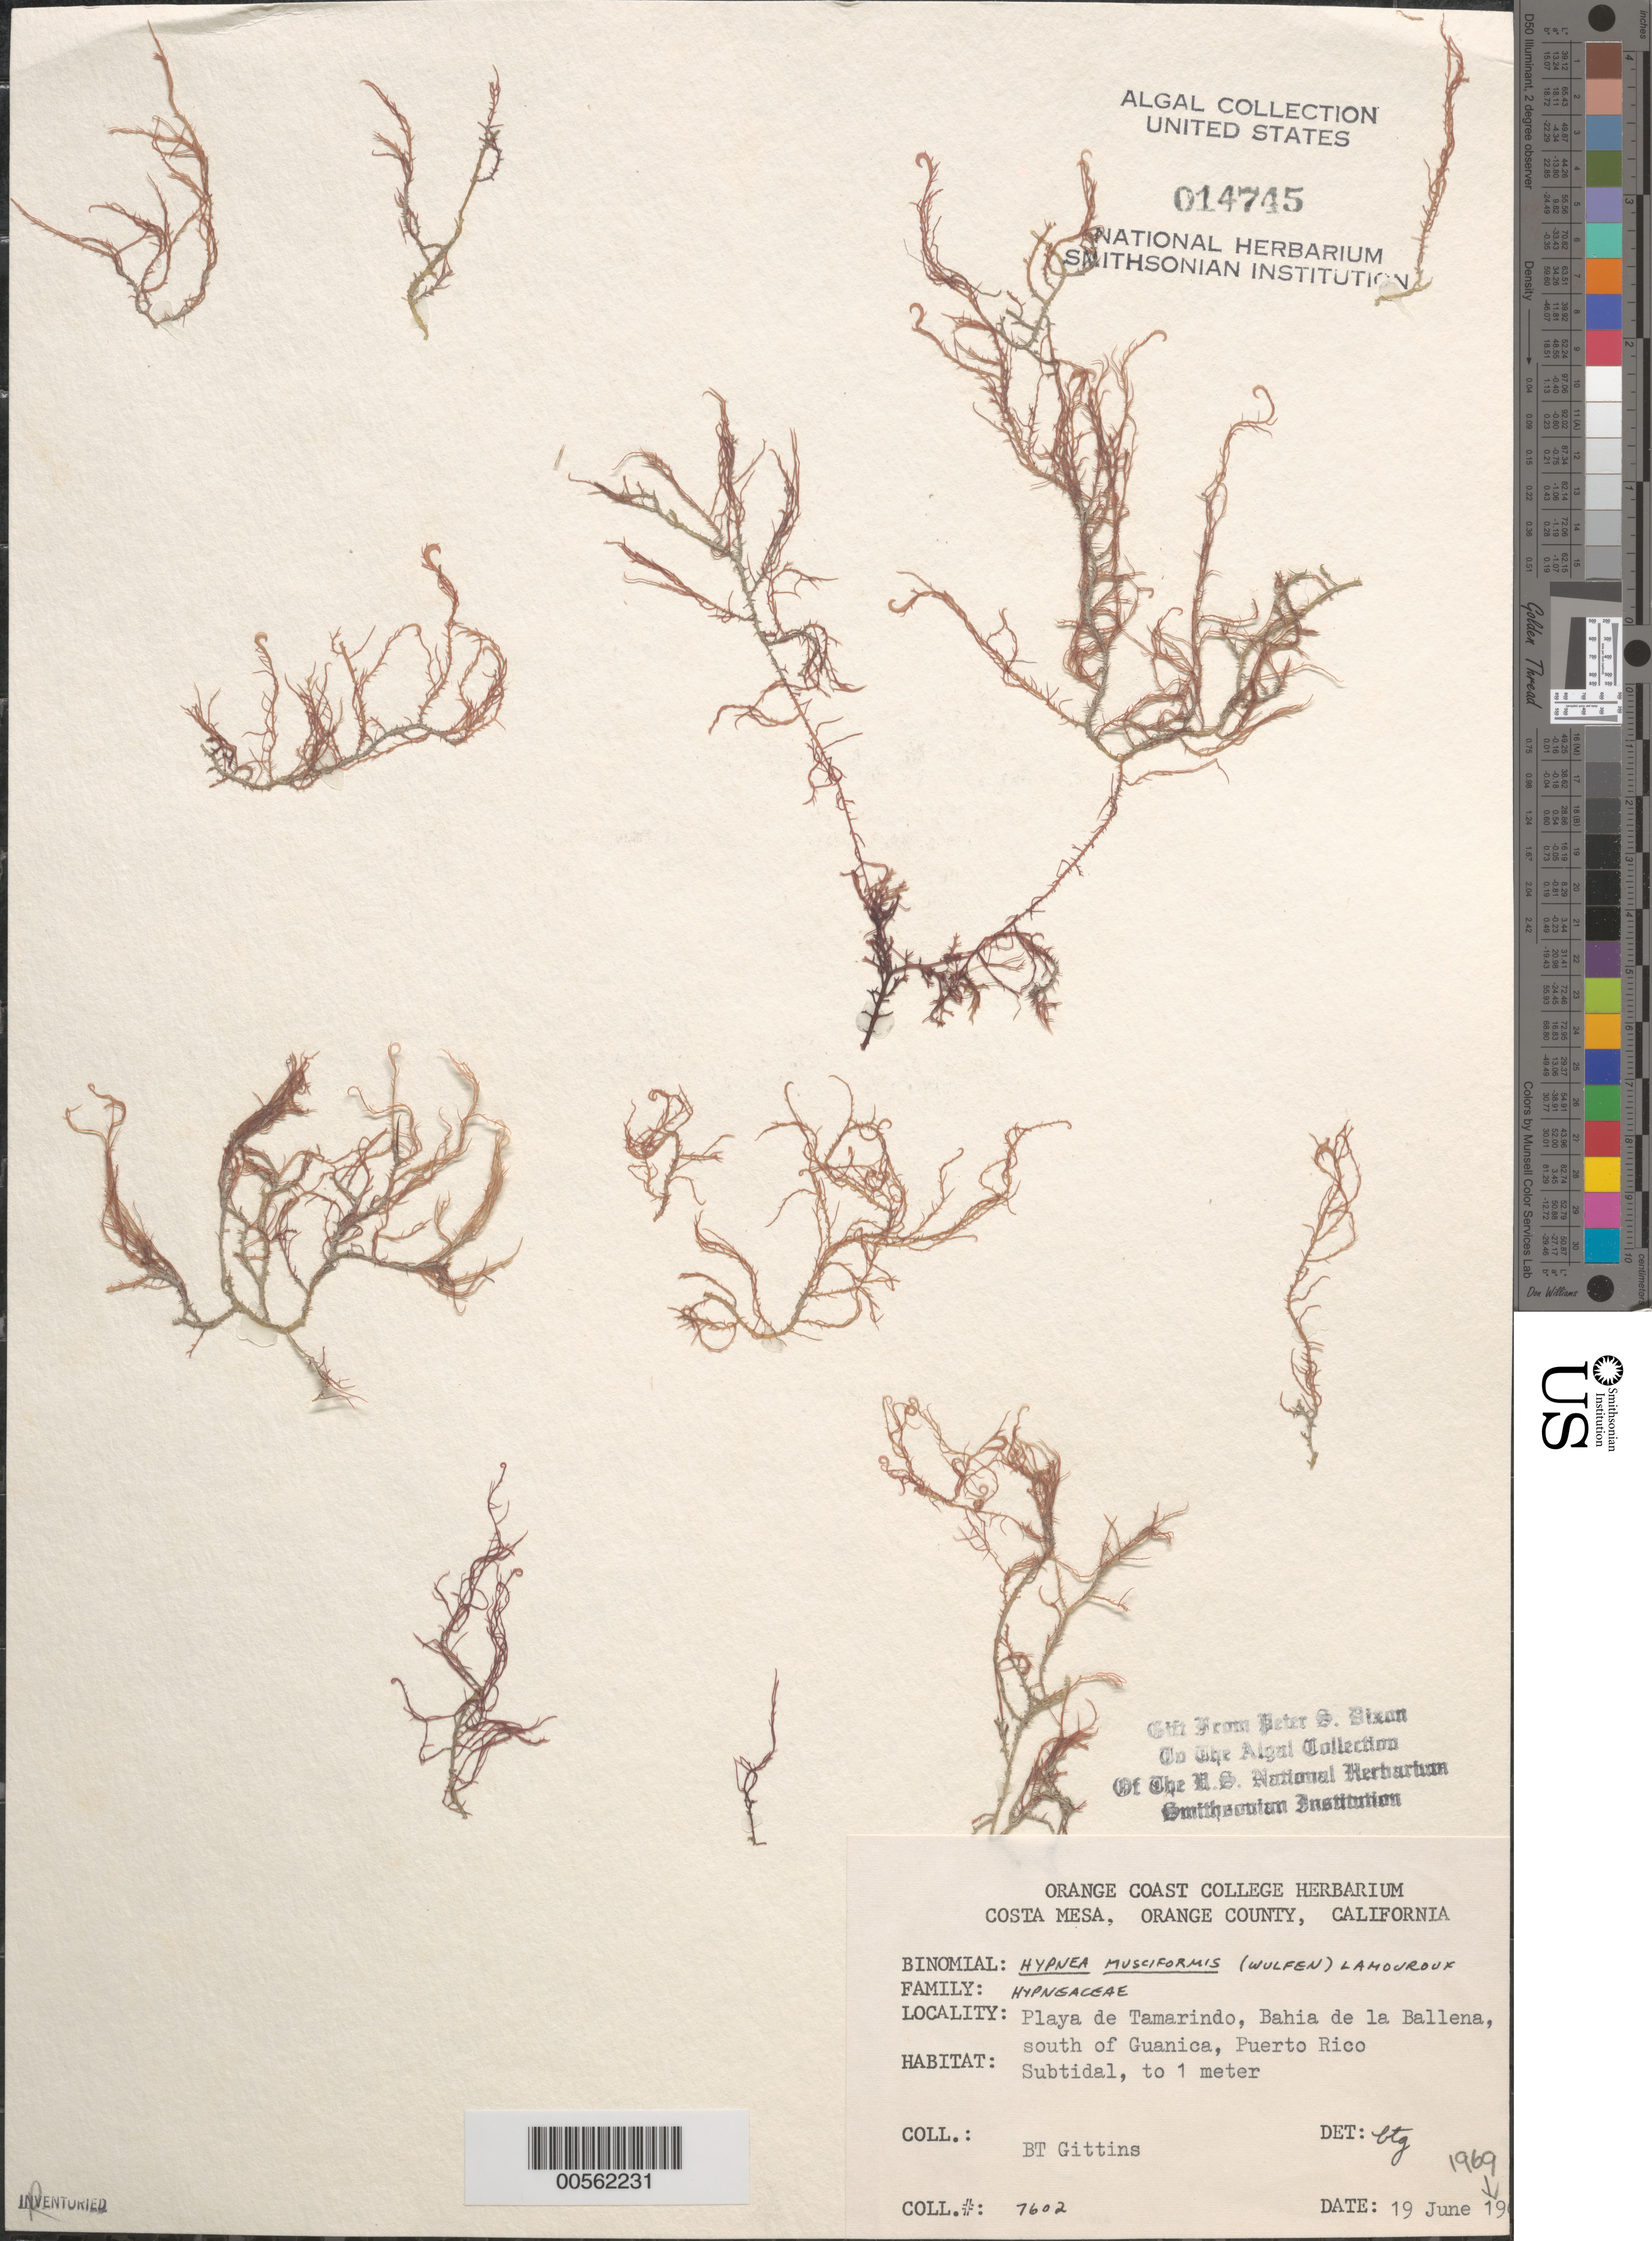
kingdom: Plantae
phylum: Rhodophyta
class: Florideophyceae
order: Gigartinales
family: Cystocloniaceae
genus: Hypnea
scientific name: Hypnea musciformis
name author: (Wulfen) J.V.Lamouroux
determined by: Gittins, B. T.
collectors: B. Gittins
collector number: BTG 7602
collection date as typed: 19 Jun 1969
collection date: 1969-06-19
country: Puerto Rico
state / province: Guanica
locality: Playa de tamarindo, bahia de la ballena, south of guanica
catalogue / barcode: US 14745